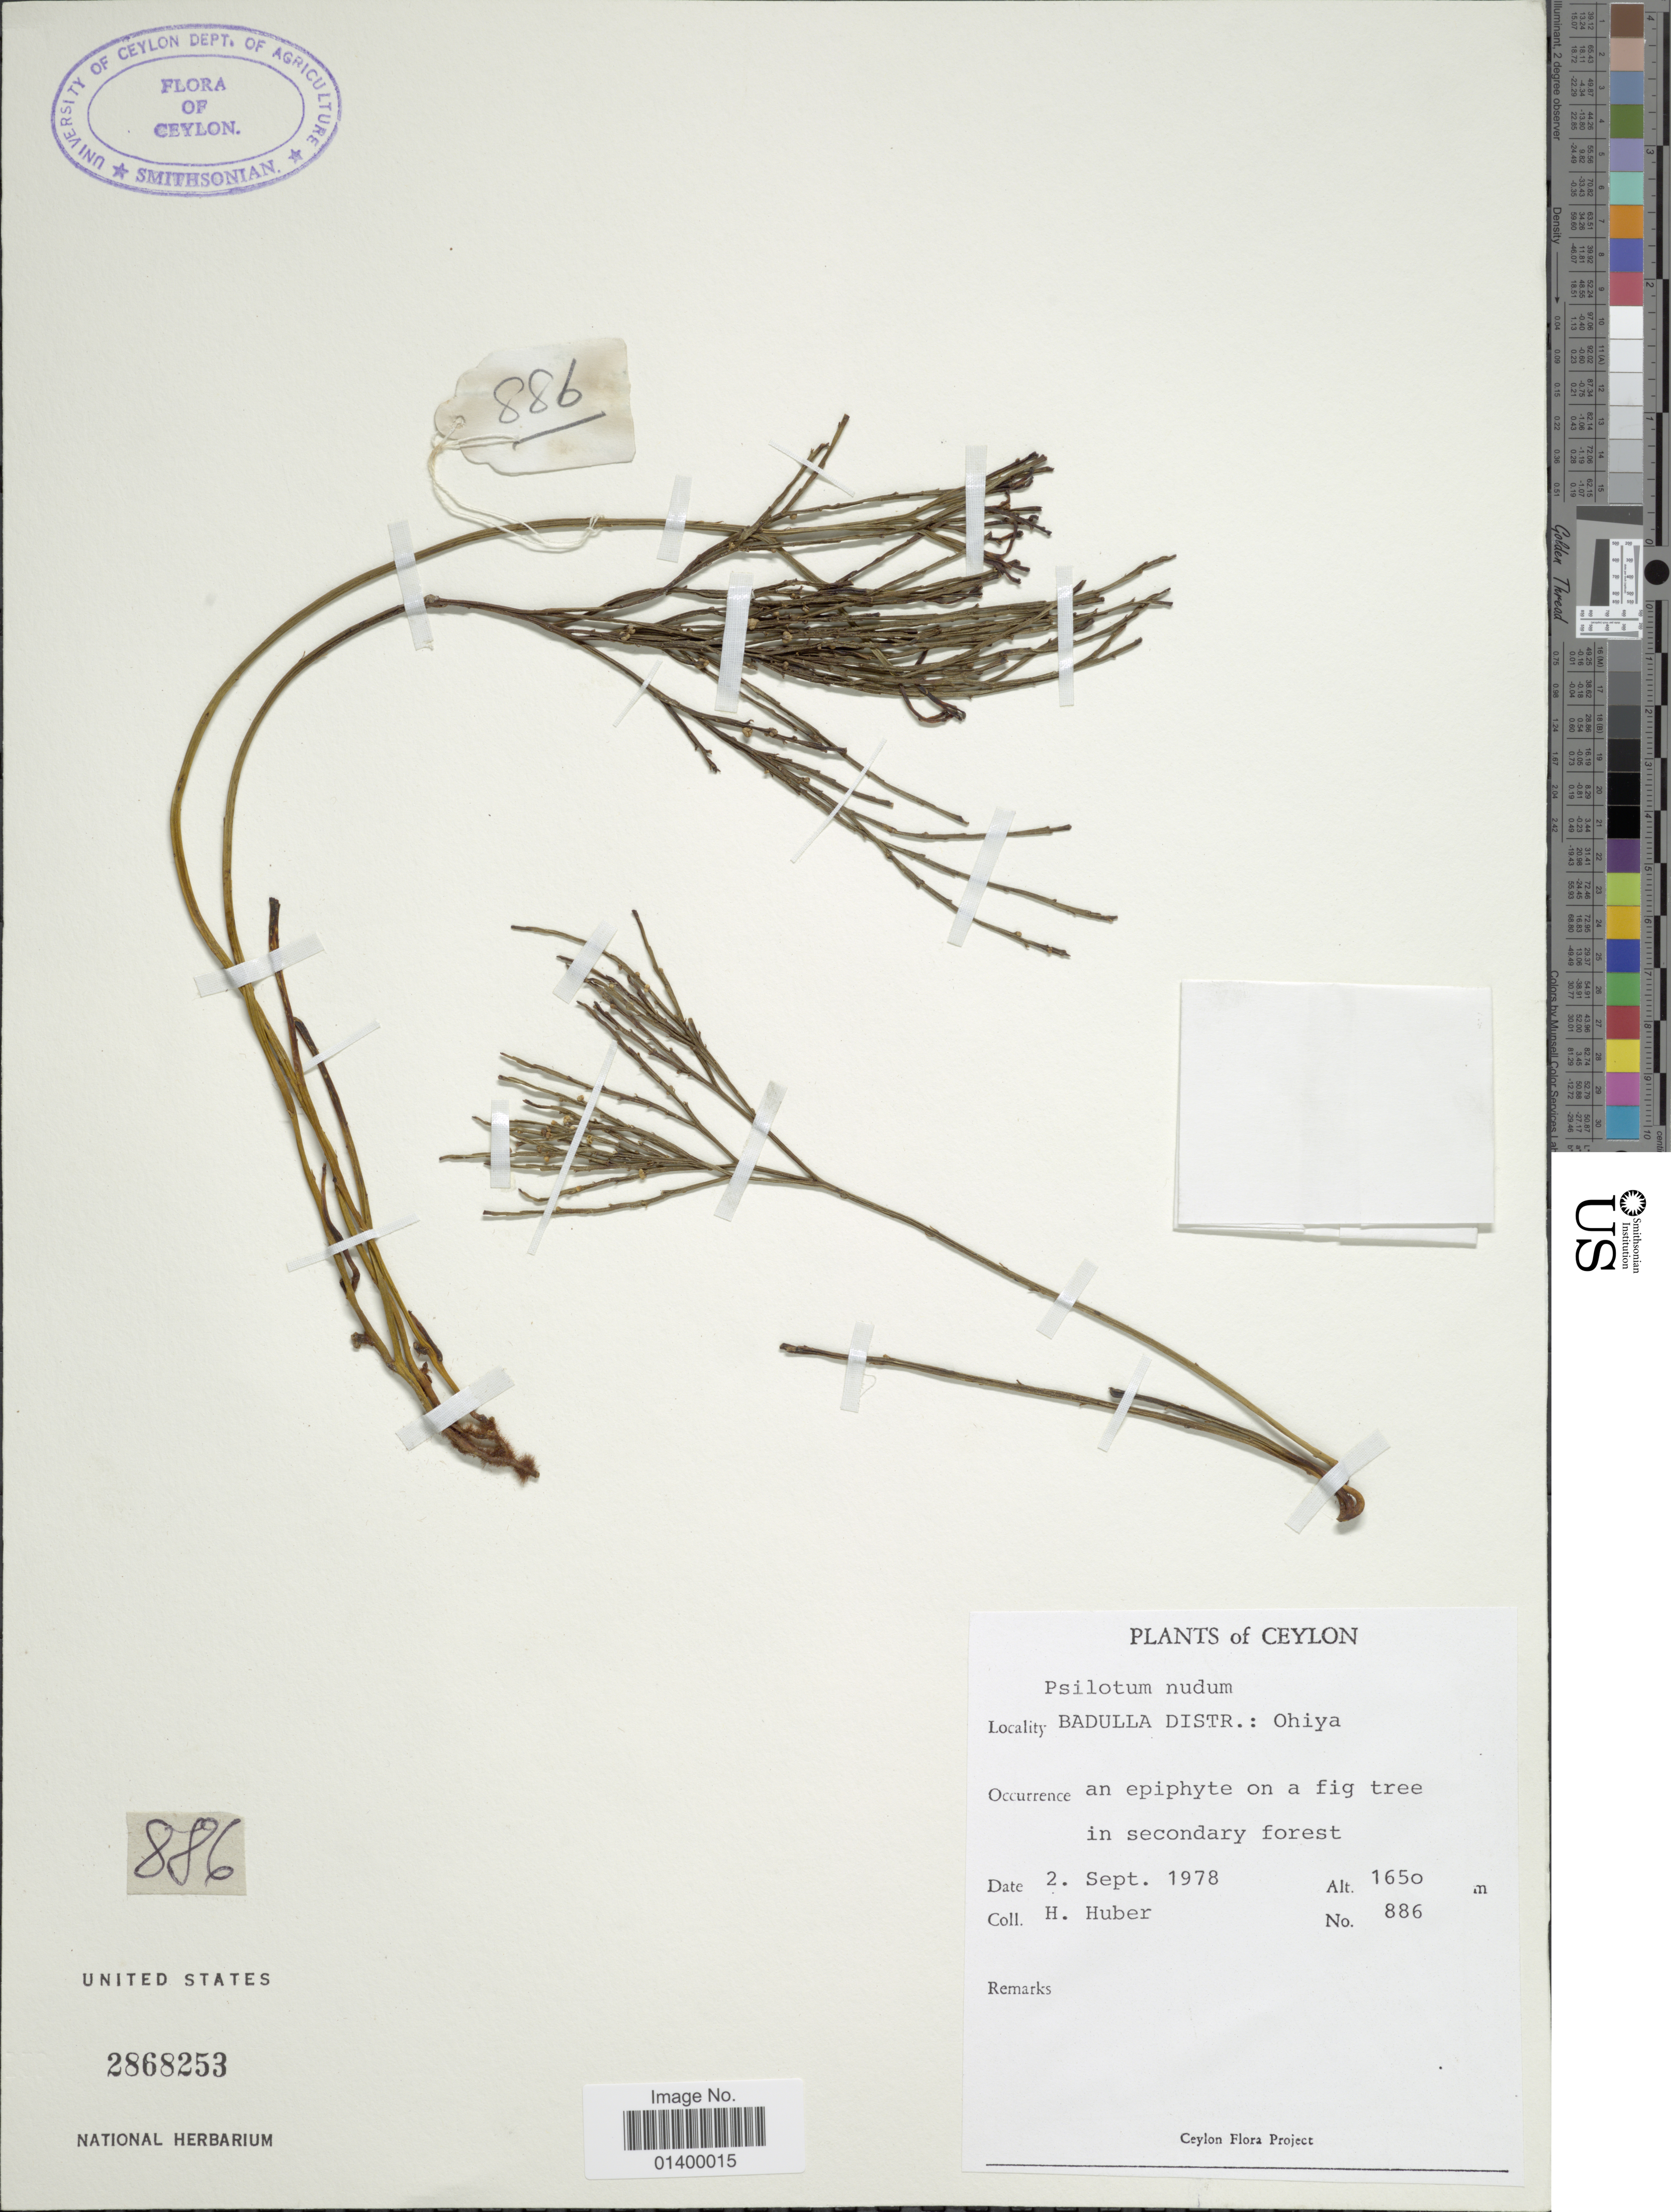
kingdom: Plantae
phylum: Tracheophyta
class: Polypodiopsida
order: Psilotales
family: Psilotaceae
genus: Psilotum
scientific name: Psilotum nudum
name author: (L.) P. Beauv.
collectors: H. Huber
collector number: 886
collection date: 1978-09-02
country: Sri Lanka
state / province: Central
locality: Ceylon. Badulla Distr.: Ohiya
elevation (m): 1650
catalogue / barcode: US 2868253